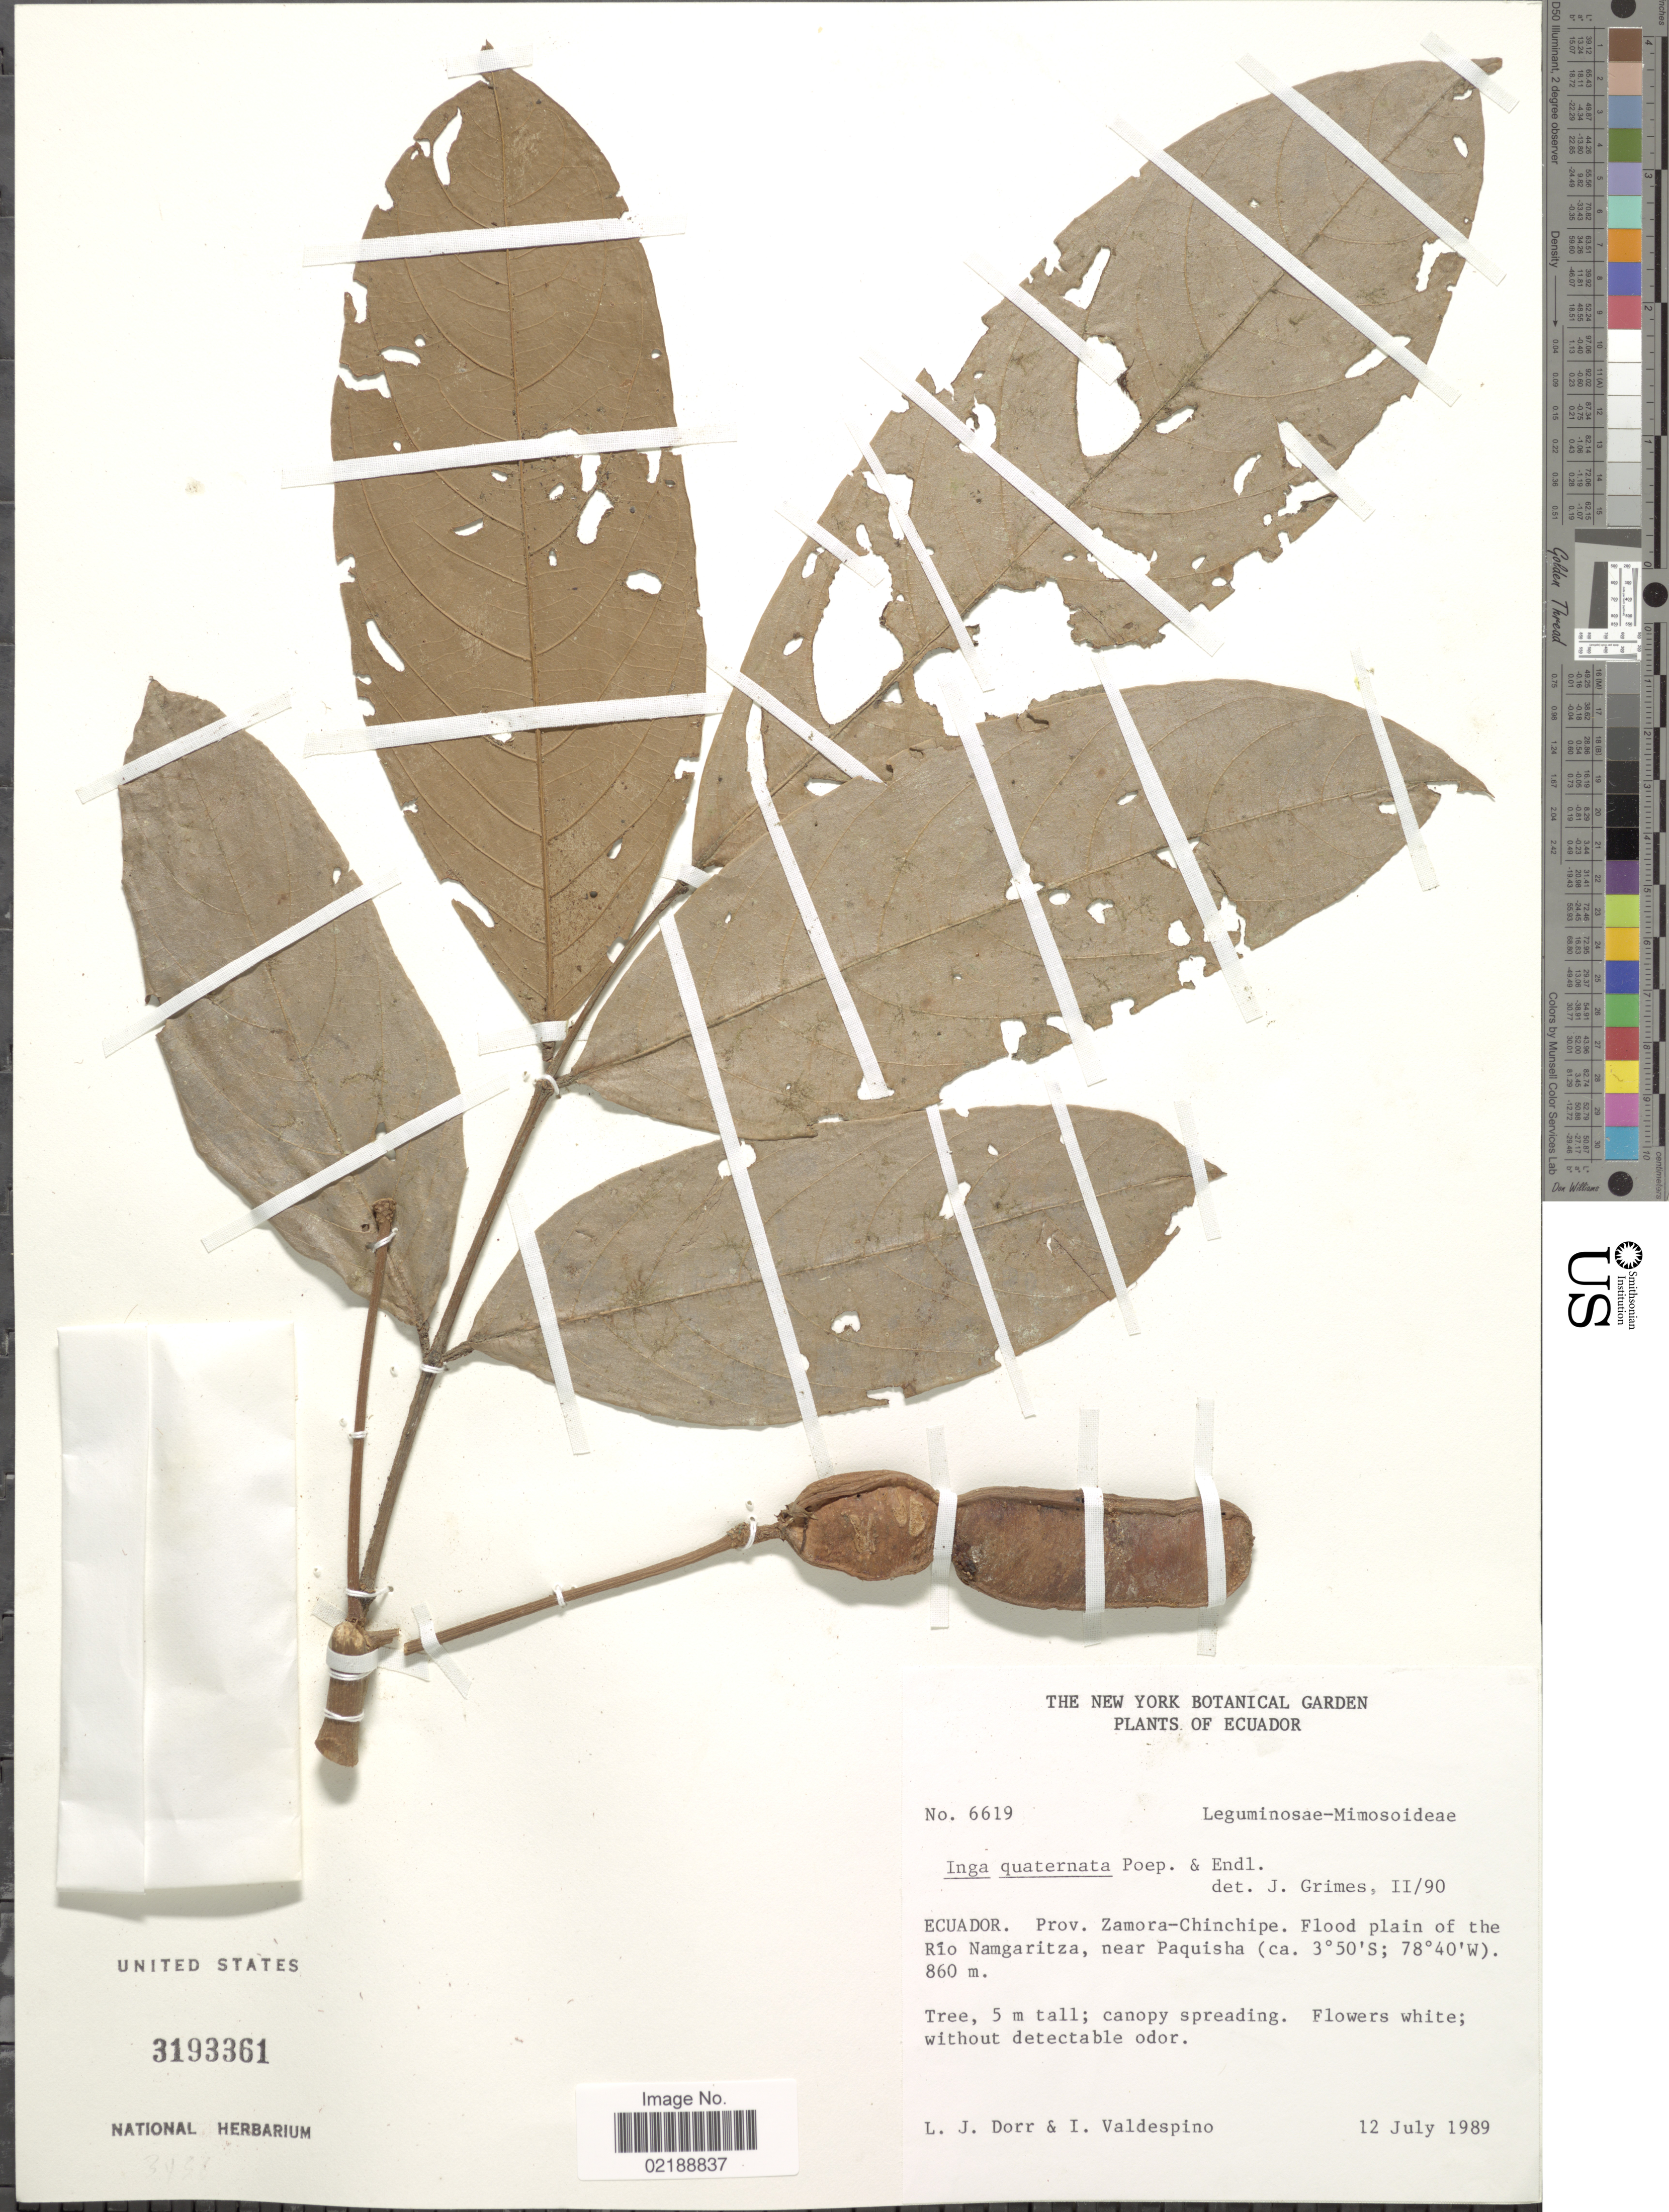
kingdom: Plantae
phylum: Tracheophyta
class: Magnoliopsida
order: Fabales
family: Fabaceae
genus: Inga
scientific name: Inga nobilis subsp. quaternata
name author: (Poepp. & Endl.) T.D. Penn.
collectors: L. J. Dorr & I. A. Valdespino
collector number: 6619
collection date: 1989-07-12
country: Ecuador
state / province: Zamora-Chinchipe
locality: Flood plain of the Río Namgaritza, near Paquisha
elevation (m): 860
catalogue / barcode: US 3193361